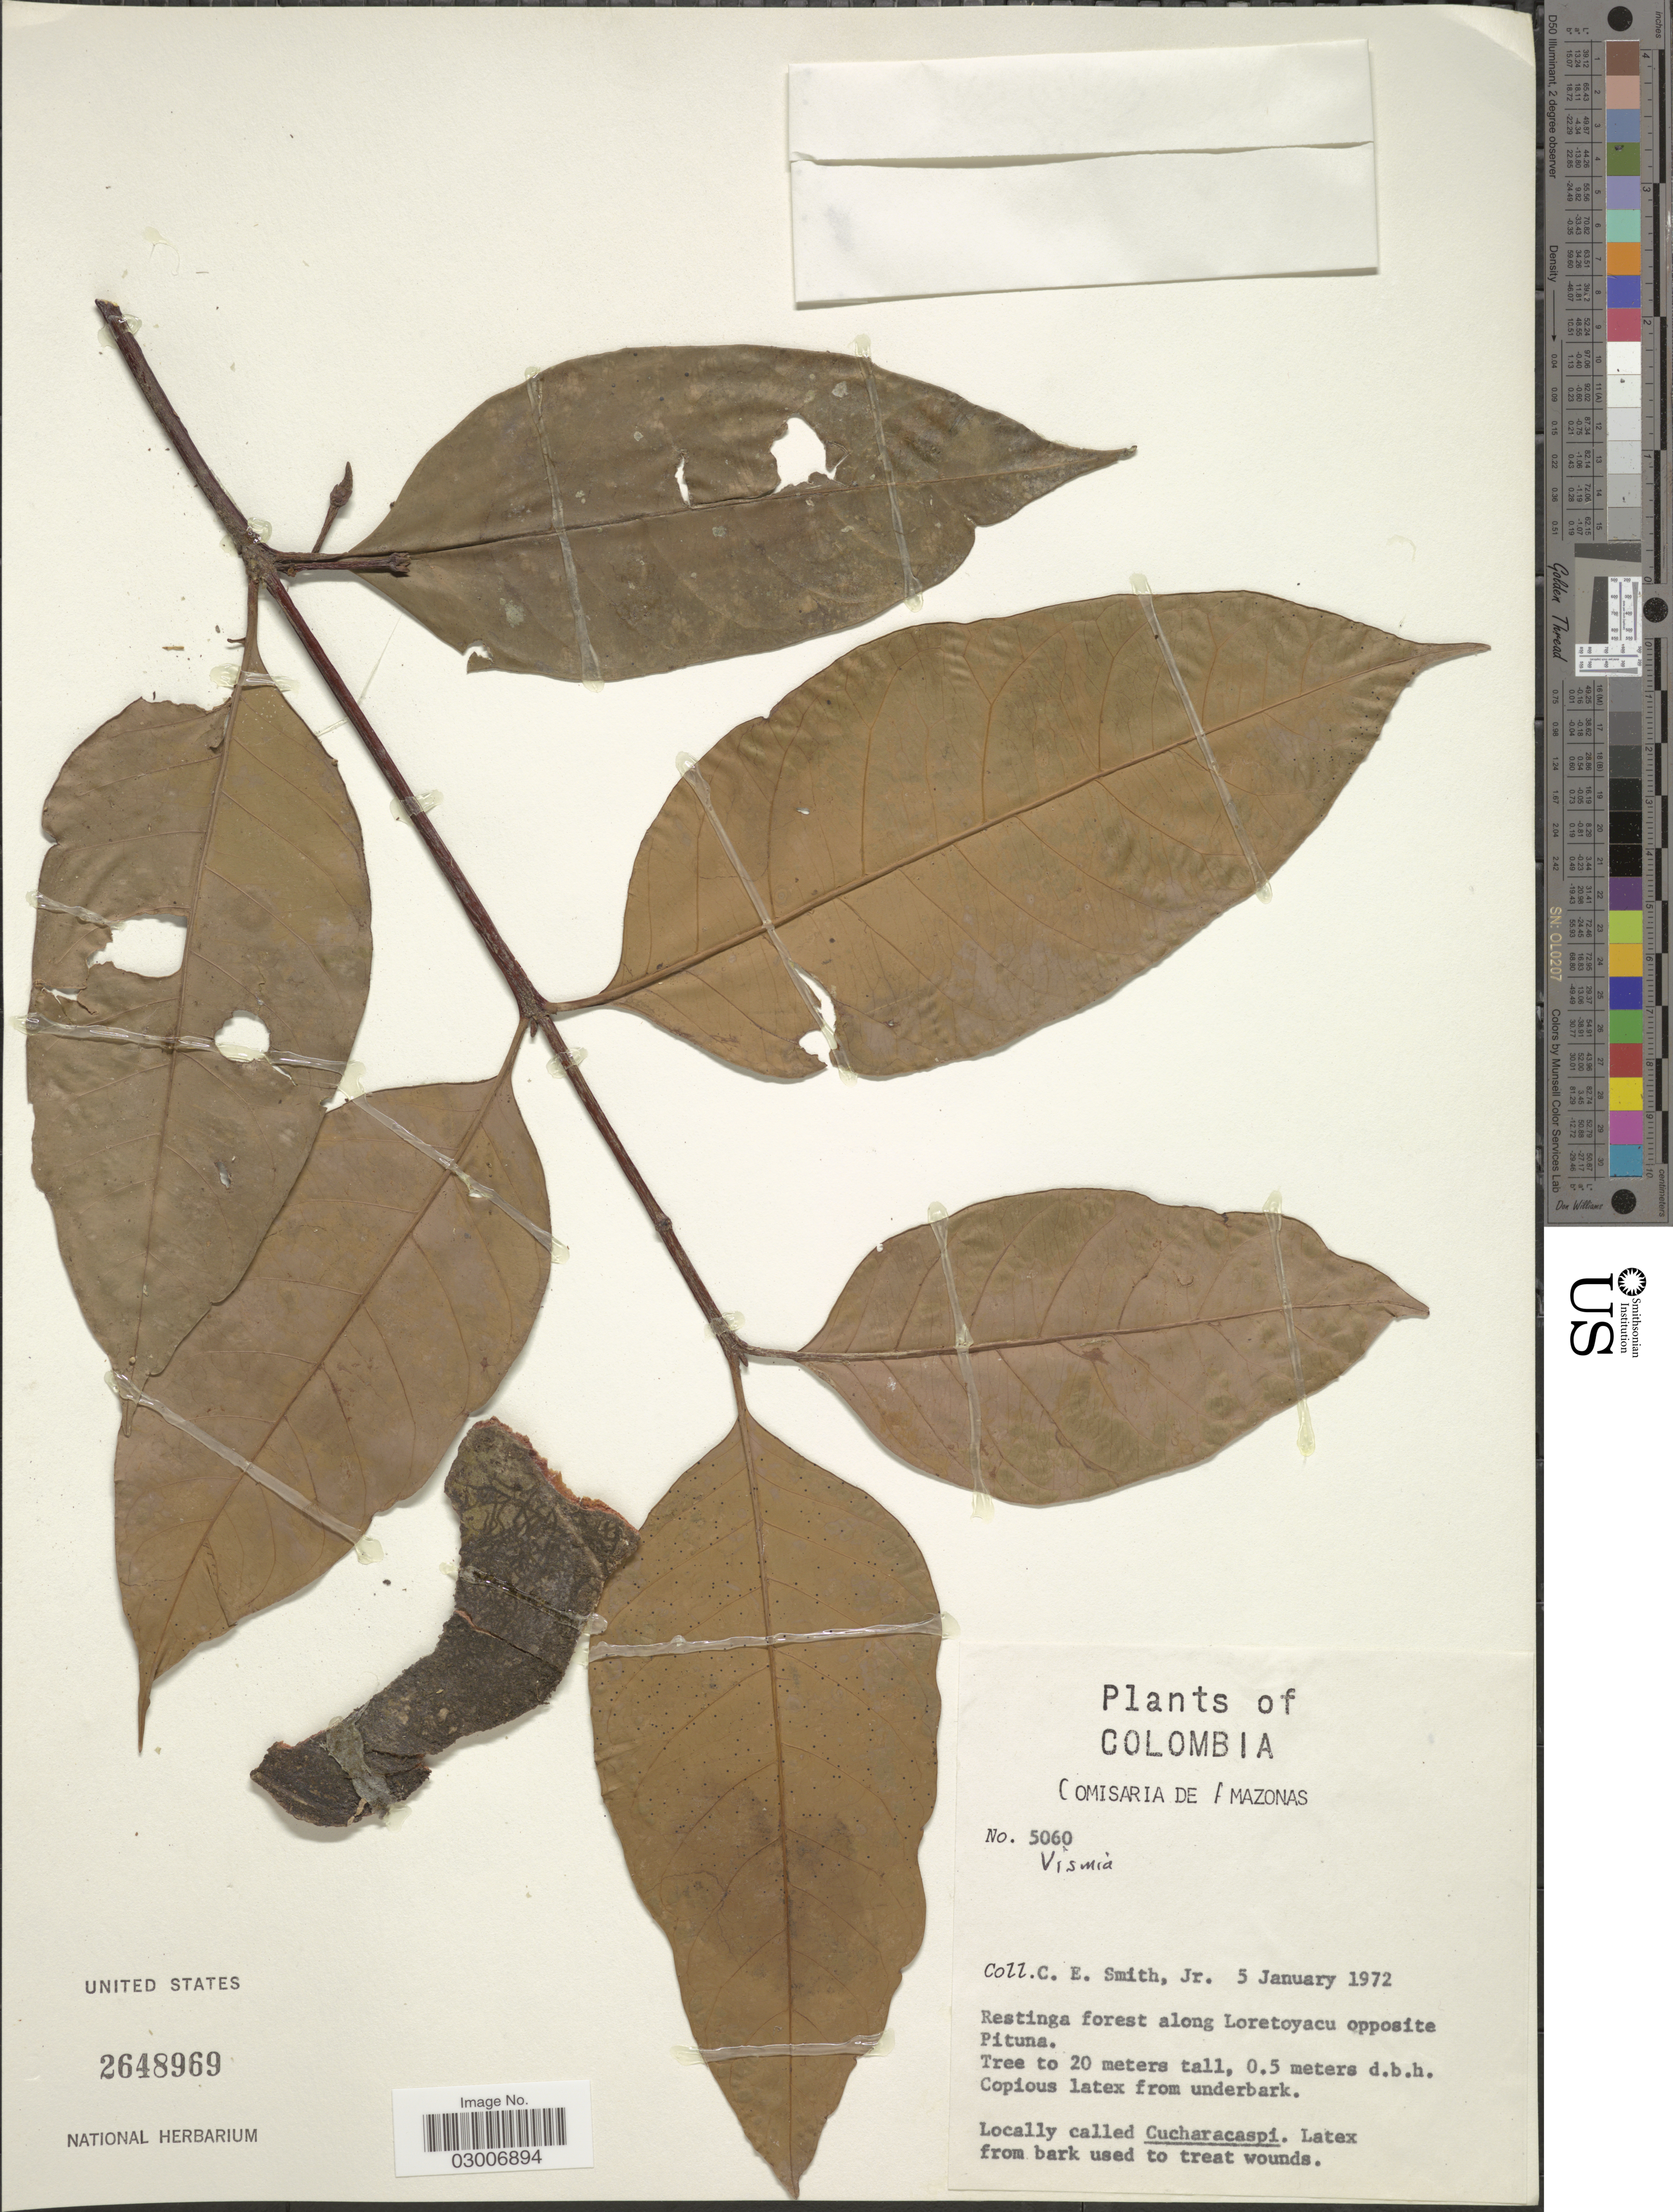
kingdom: Plantae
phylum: Tracheophyta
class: Magnoliopsida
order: Malpighiales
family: Hypericaceae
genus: Vismia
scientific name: Vismia obtusa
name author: Spruce ex Reichardt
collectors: C. E. Smith Jr.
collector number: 5060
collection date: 1972-01-05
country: Colombia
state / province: Amazônas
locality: Comisaria de Amazonas. Restinga forest along Loretoyacu opposite Pituna.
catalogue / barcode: US 2648969